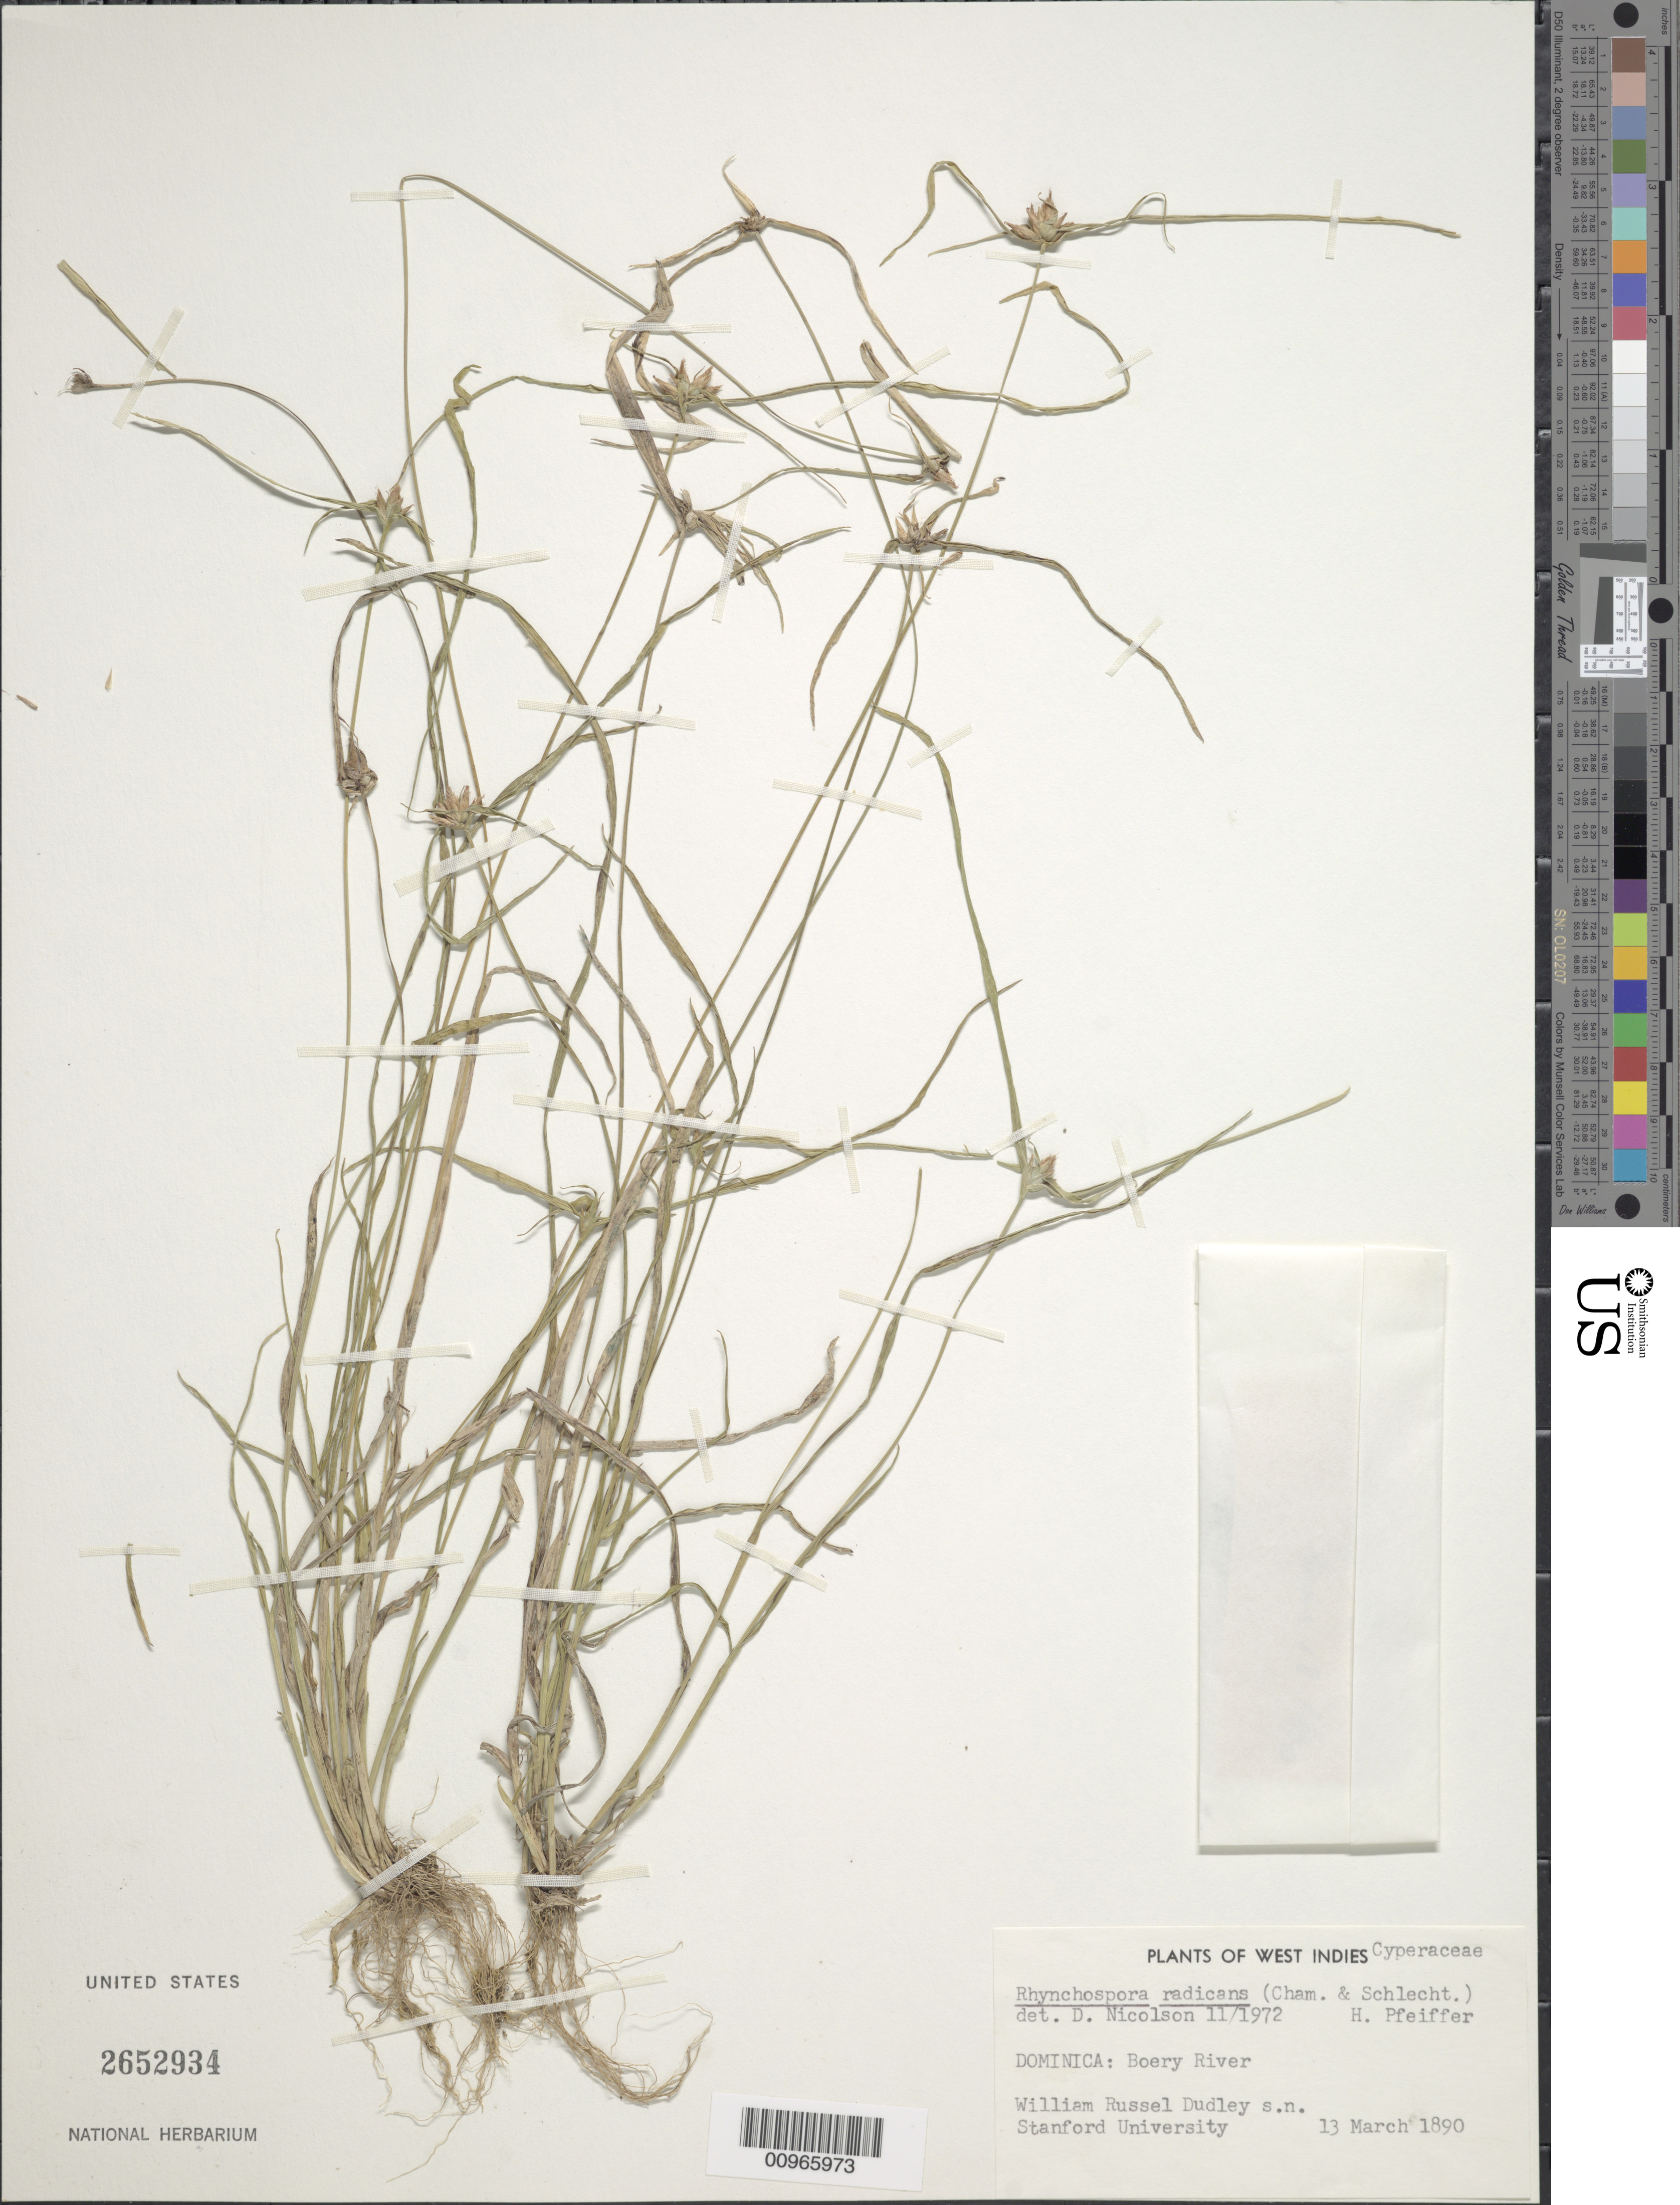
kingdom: Plantae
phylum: Tracheophyta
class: Liliopsida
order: Poales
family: Cyperaceae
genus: Rhynchospora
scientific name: Rhynchospora radicans subsp. microcephala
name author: (Bertero ex Spreng.) W.W. Thomas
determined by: Nicolson, Dan H.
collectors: W. Dudley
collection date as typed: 13 Mar 1890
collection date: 1890-03-13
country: Dominica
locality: Boery River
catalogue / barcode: US 2652934